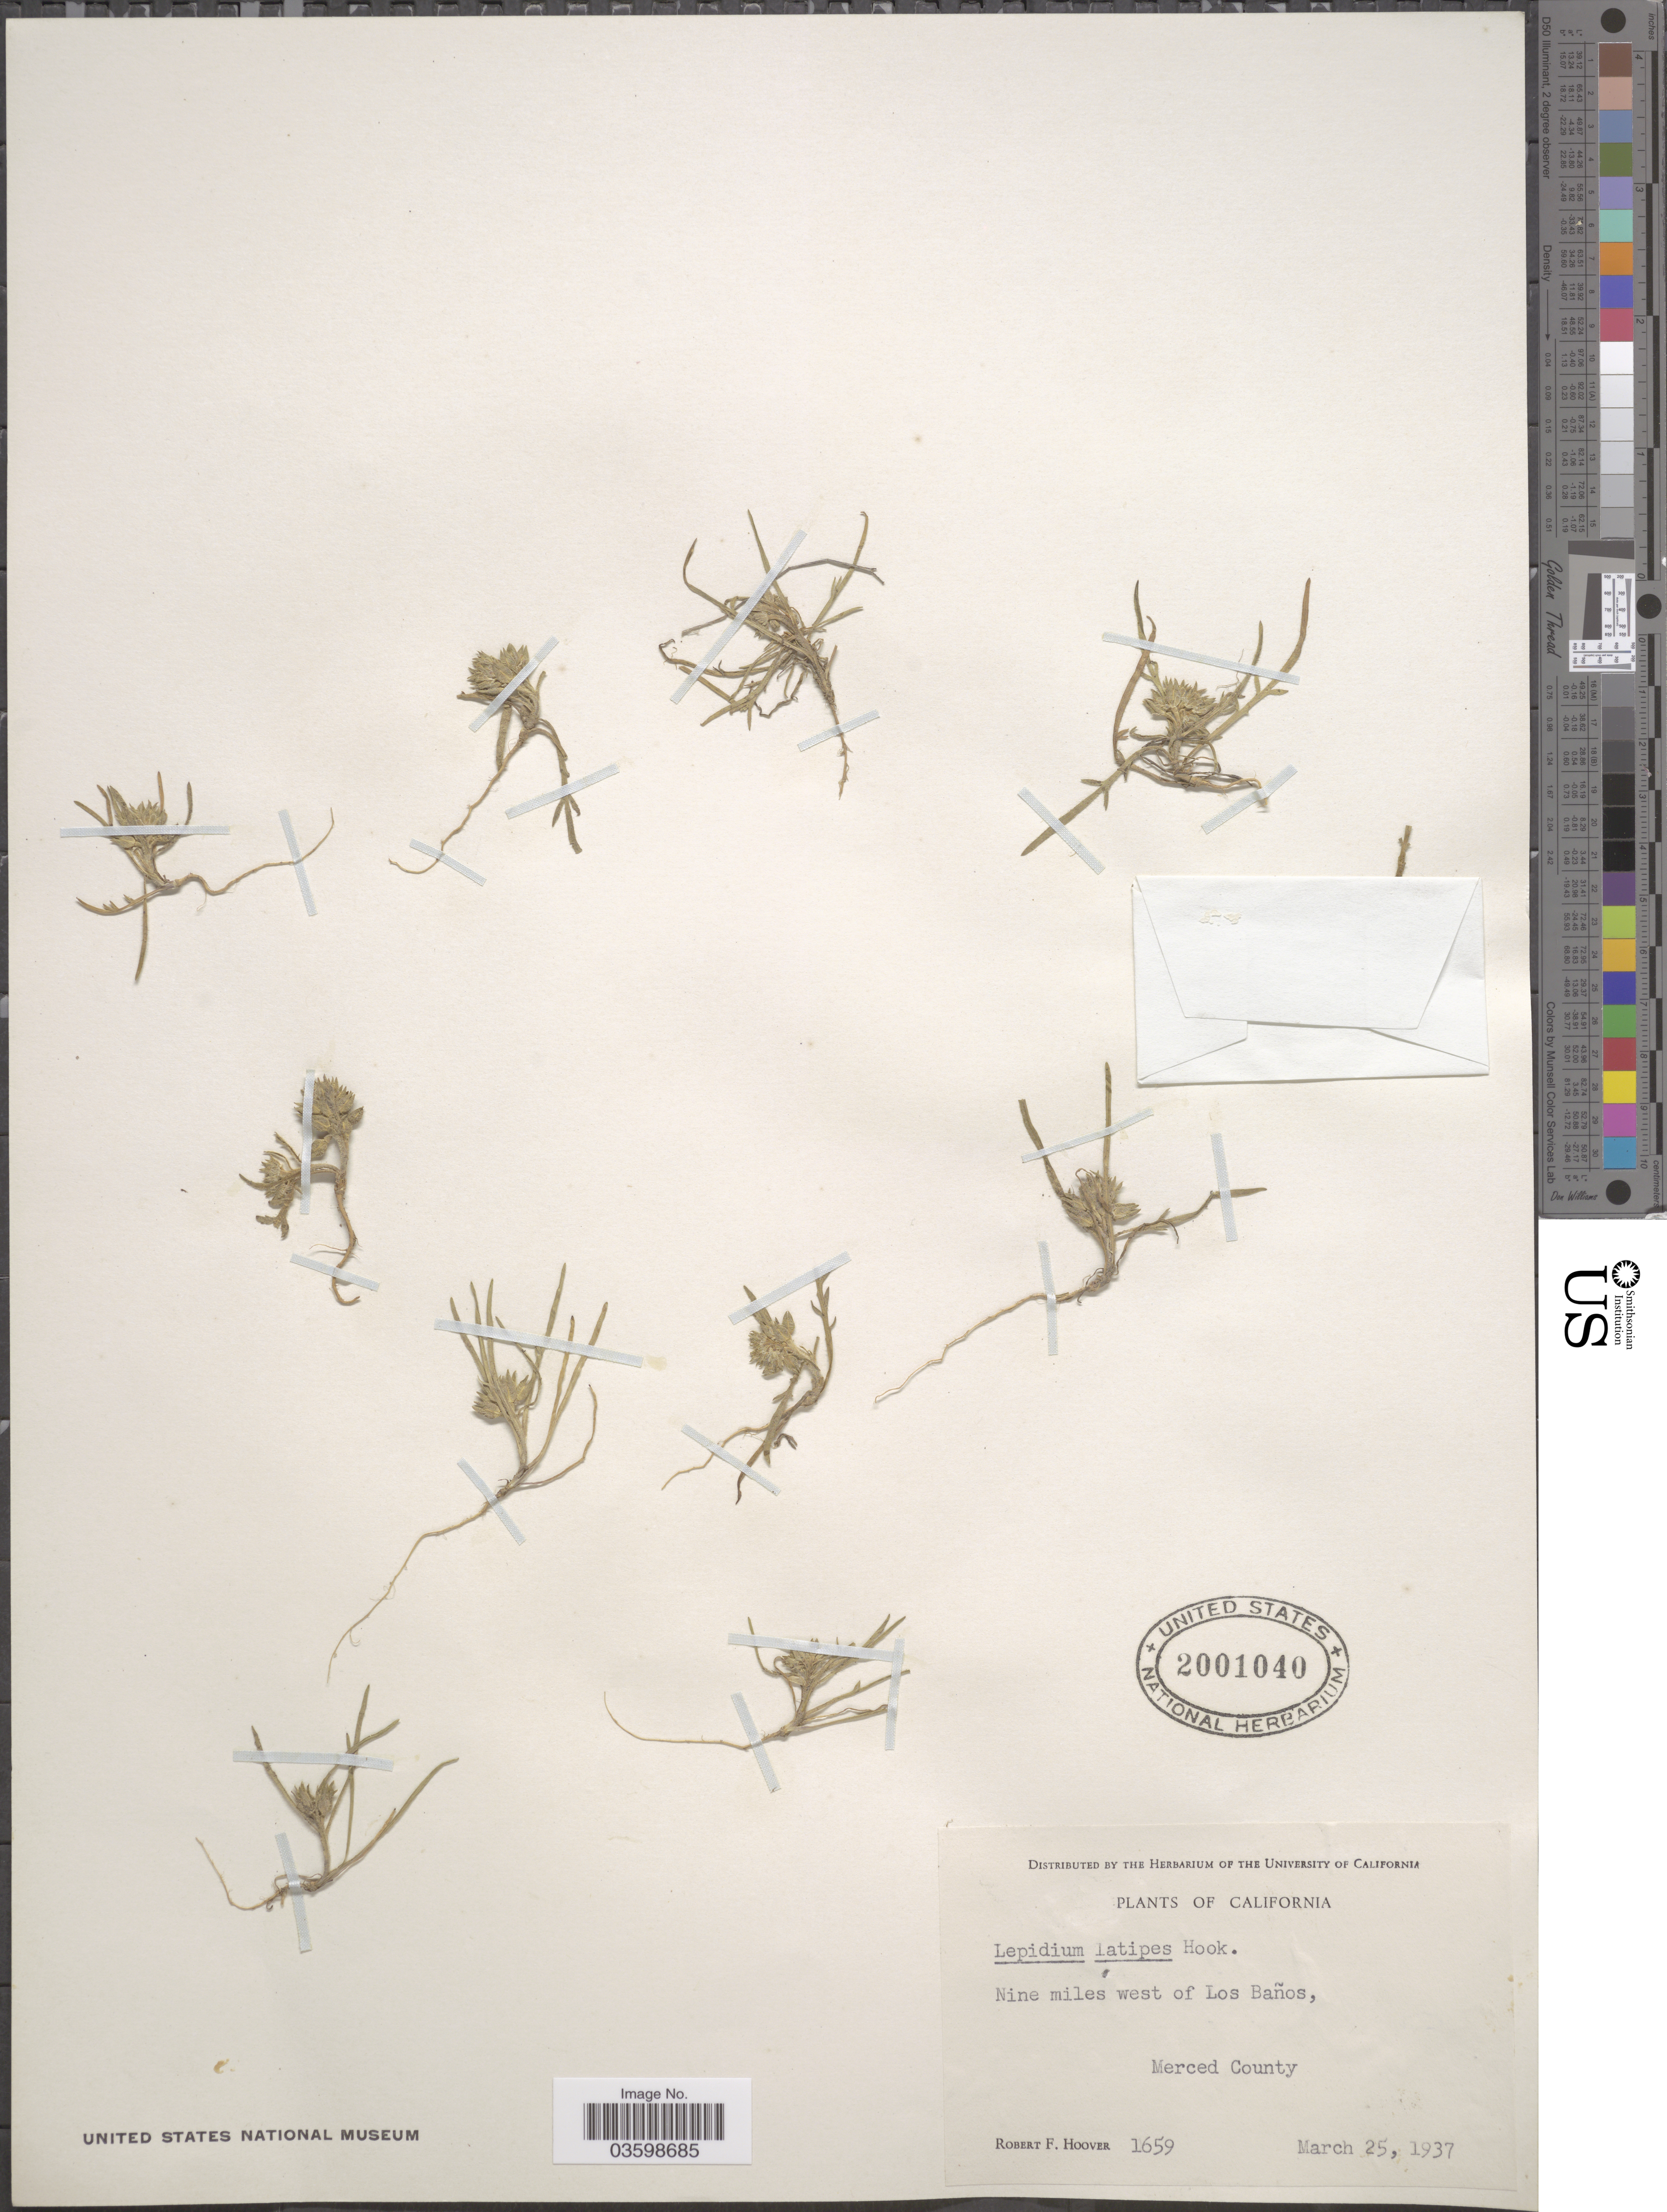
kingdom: Plantae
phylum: Tracheophyta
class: Magnoliopsida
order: Brassicales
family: Brassicaceae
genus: Lepidium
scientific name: Lepidium latipes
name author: Hook.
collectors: R. F. Hoover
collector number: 1659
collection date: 1937-03-25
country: United States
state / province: California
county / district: Merced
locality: Nine miles west of Los Baños, Merced County.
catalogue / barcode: US 2001040